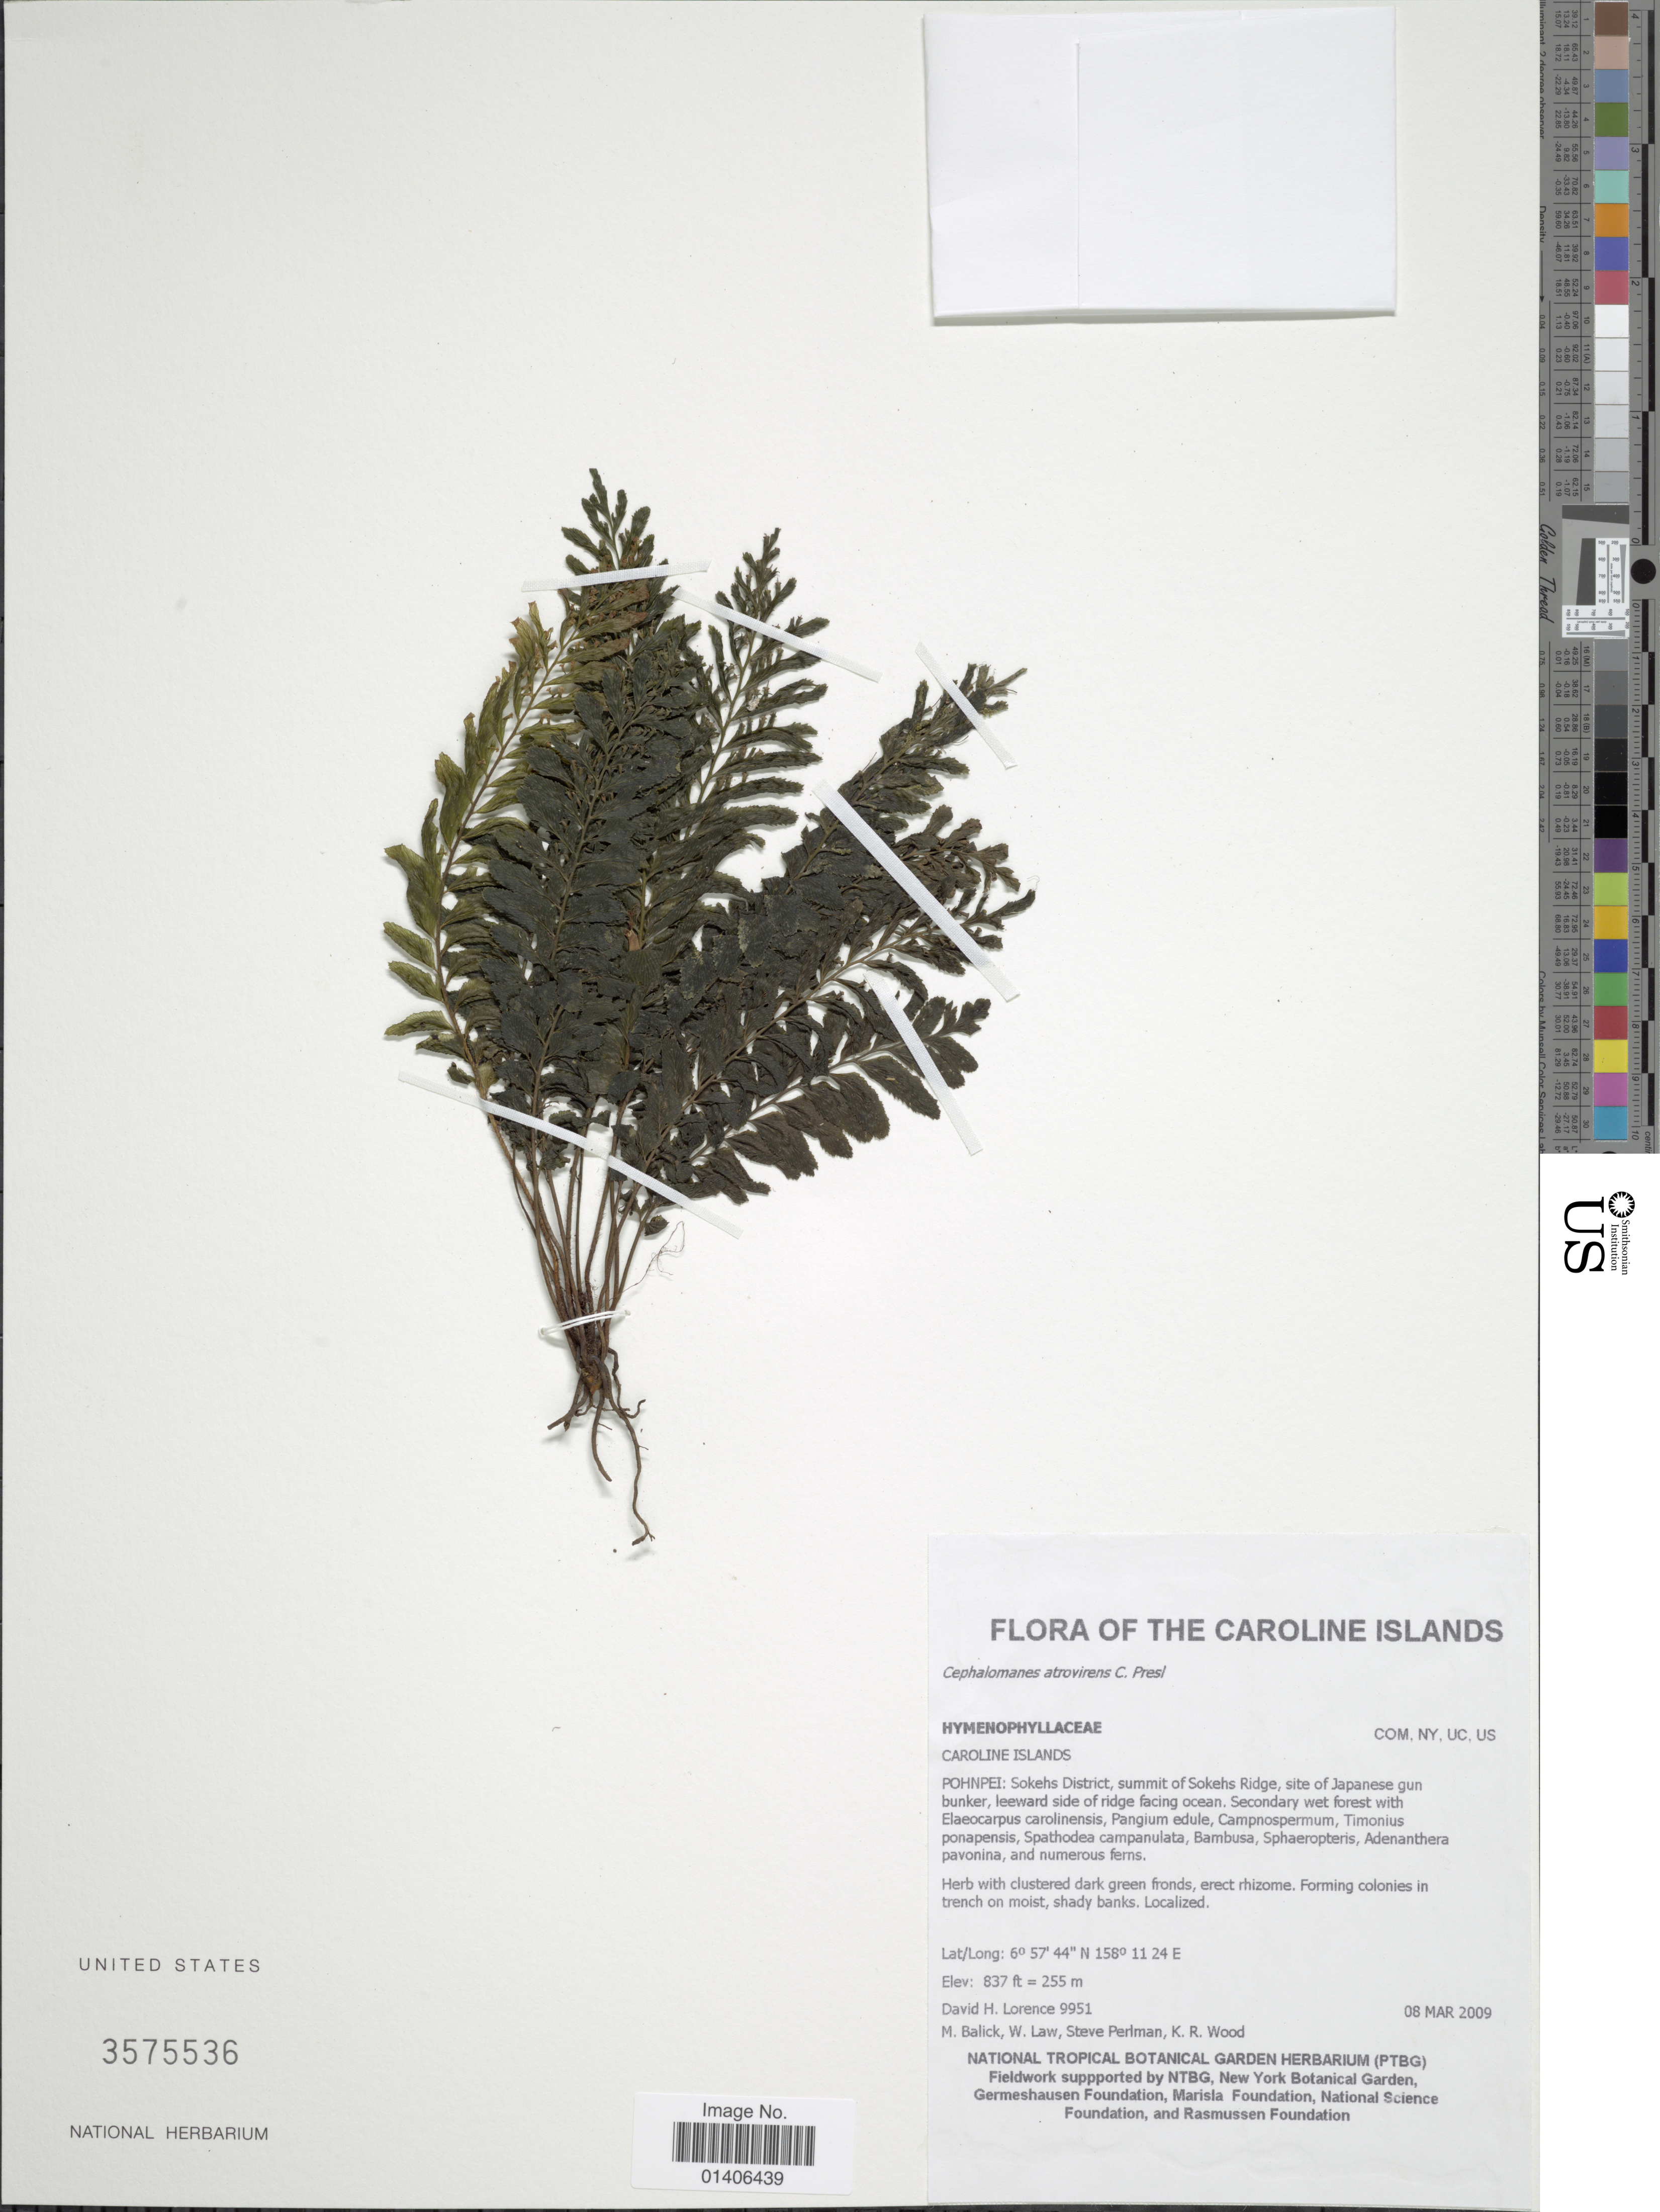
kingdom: Plantae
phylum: Tracheophyta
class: Polypodiopsida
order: Hymenophyllales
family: Hymenophyllaceae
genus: Cephalomanes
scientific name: Cephalomanes atrovirens subsp. boryanum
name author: (Kunze) K. Iwats.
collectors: D. Lorence, M. Balick, W. Law, S. Perlmann & K. R. Wood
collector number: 9951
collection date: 2009-03-08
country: Micronesia, Federated States of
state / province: Pohnpei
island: Pohnpei [Ponape]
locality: Sokehs District, summit of Solehs Ridge, site of Japanese gun bunker, leeward side of ridge facng ocean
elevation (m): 255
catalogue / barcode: US 3575536